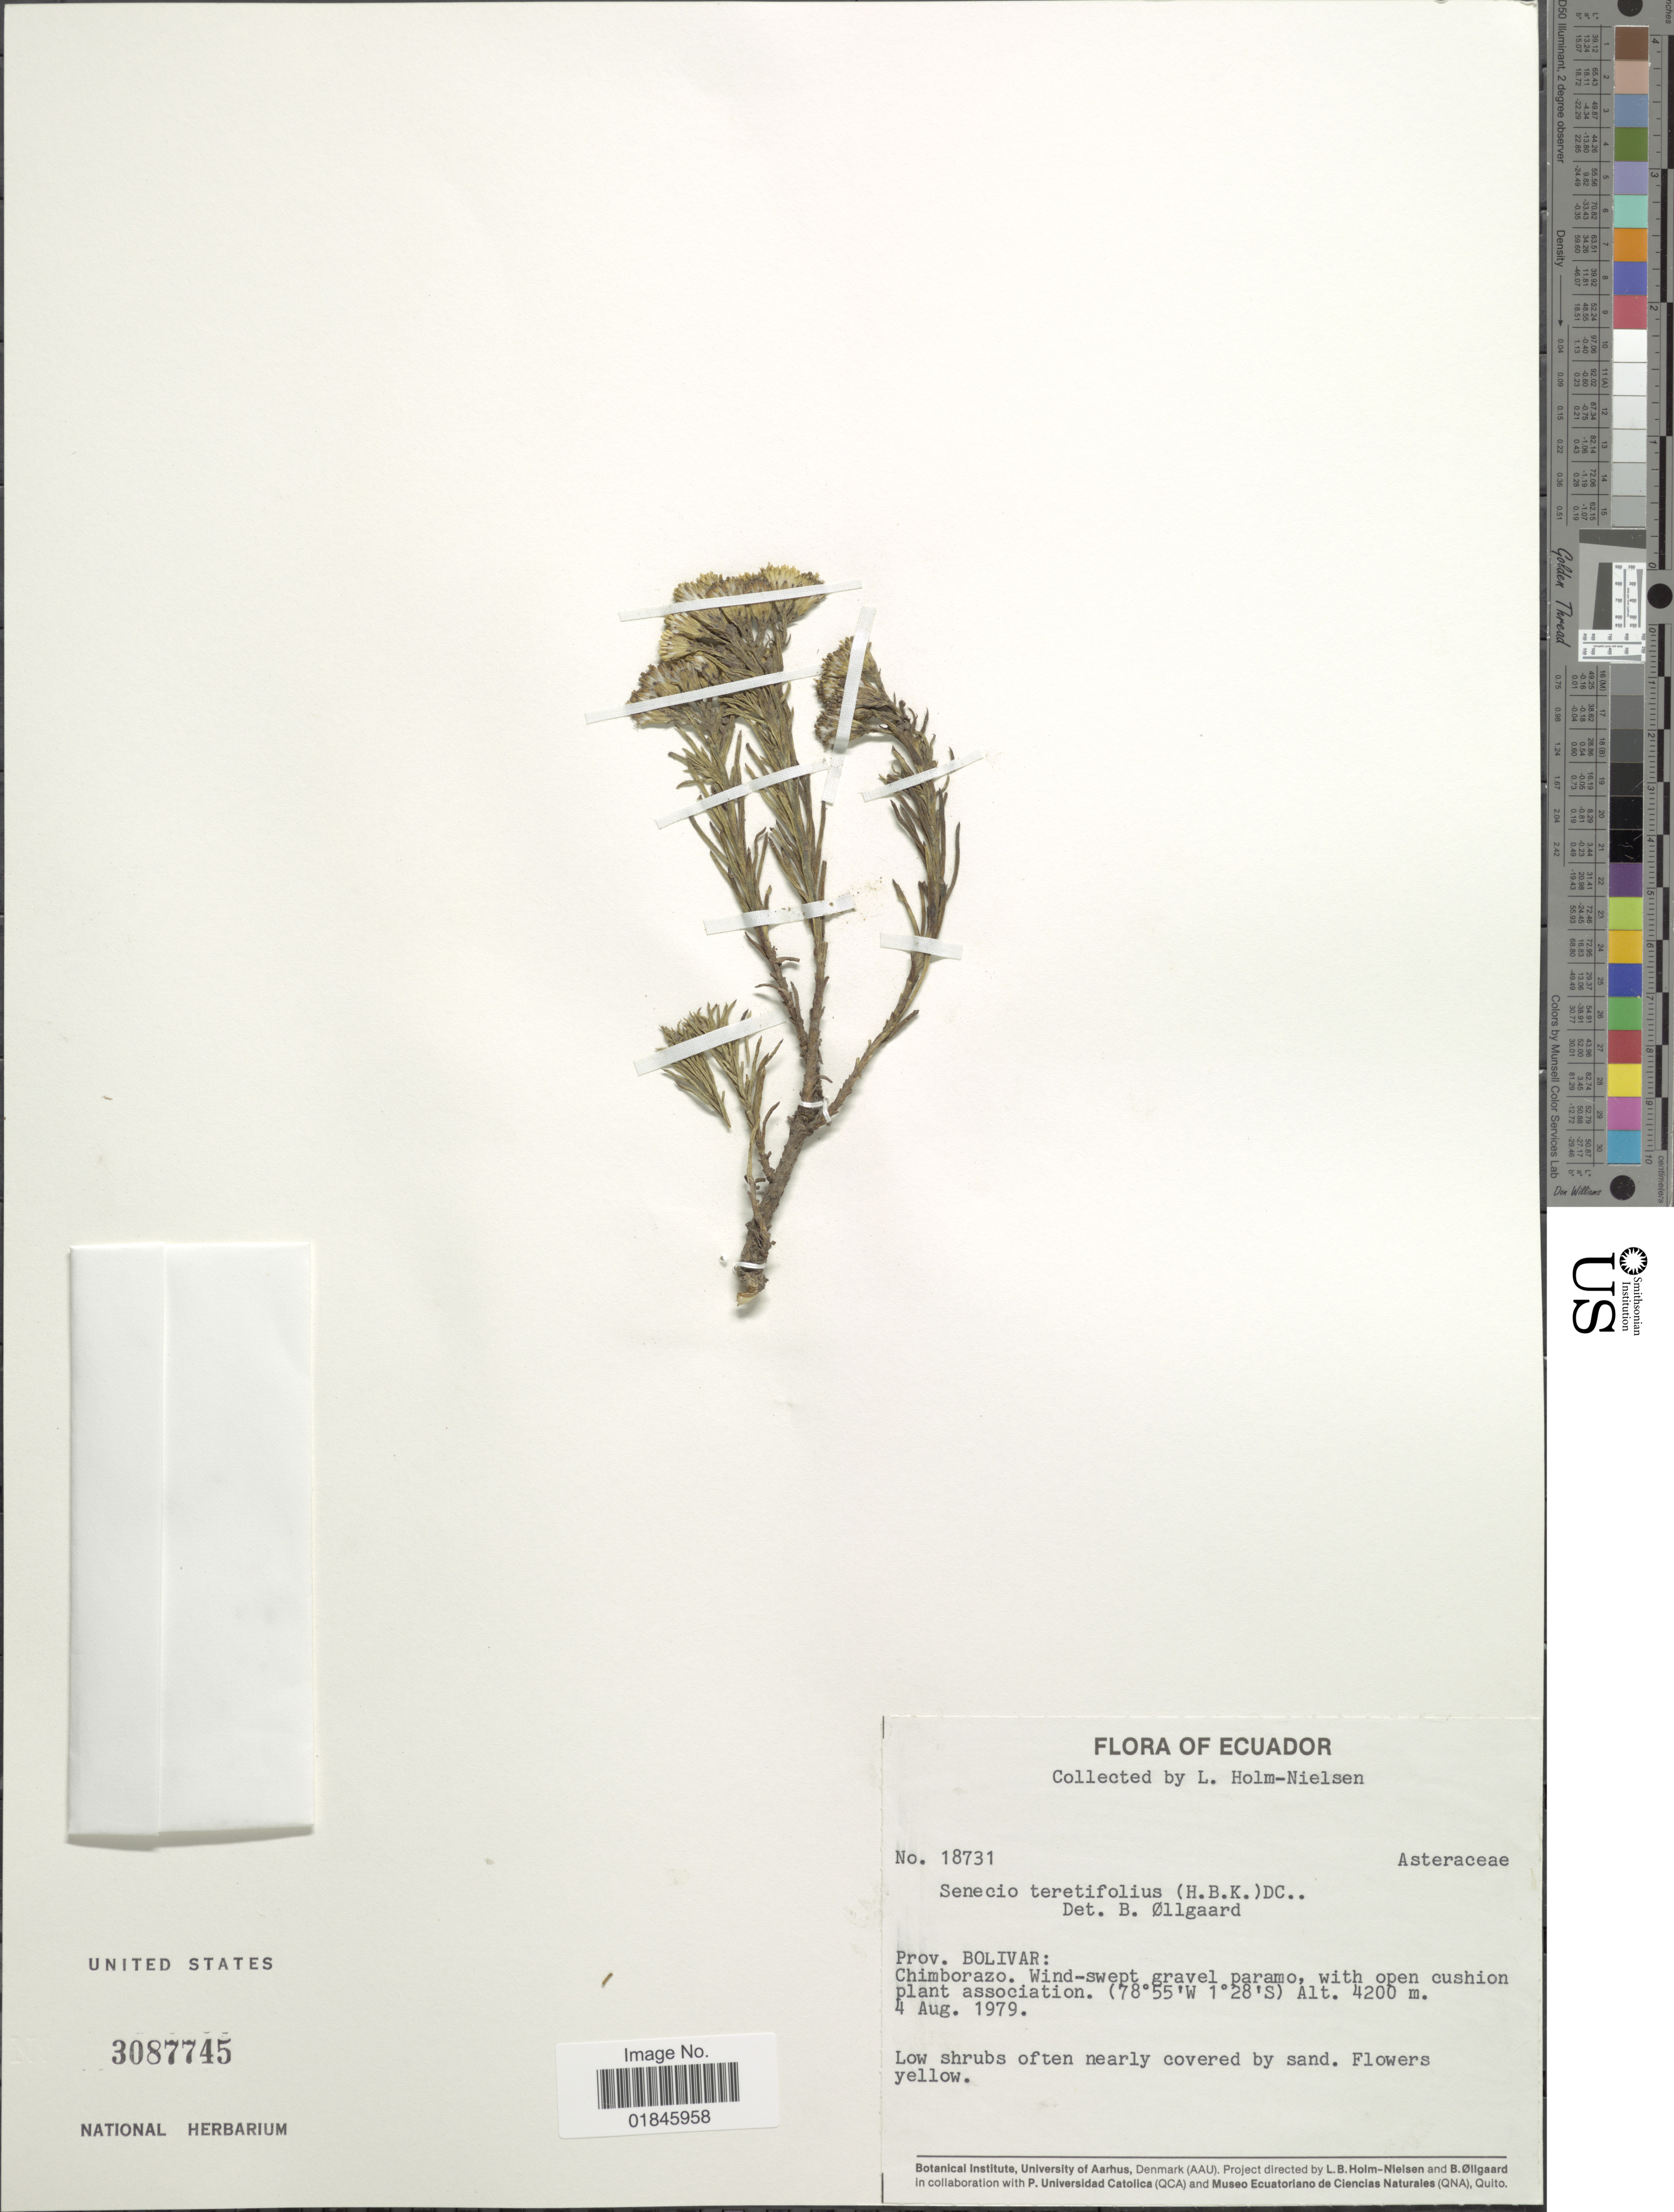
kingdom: Plantae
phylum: Tracheophyta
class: Magnoliopsida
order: Asterales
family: Asteraceae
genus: Pentacalia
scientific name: Pentacalia teretifolia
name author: (Kunth) Cuatrec.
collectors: L. B. Holm-Nielsen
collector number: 18731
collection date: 1979-08-04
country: Ecuador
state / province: Bolívar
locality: Prov. Bolivar: Chimborazo.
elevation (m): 4200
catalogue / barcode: US 3087745